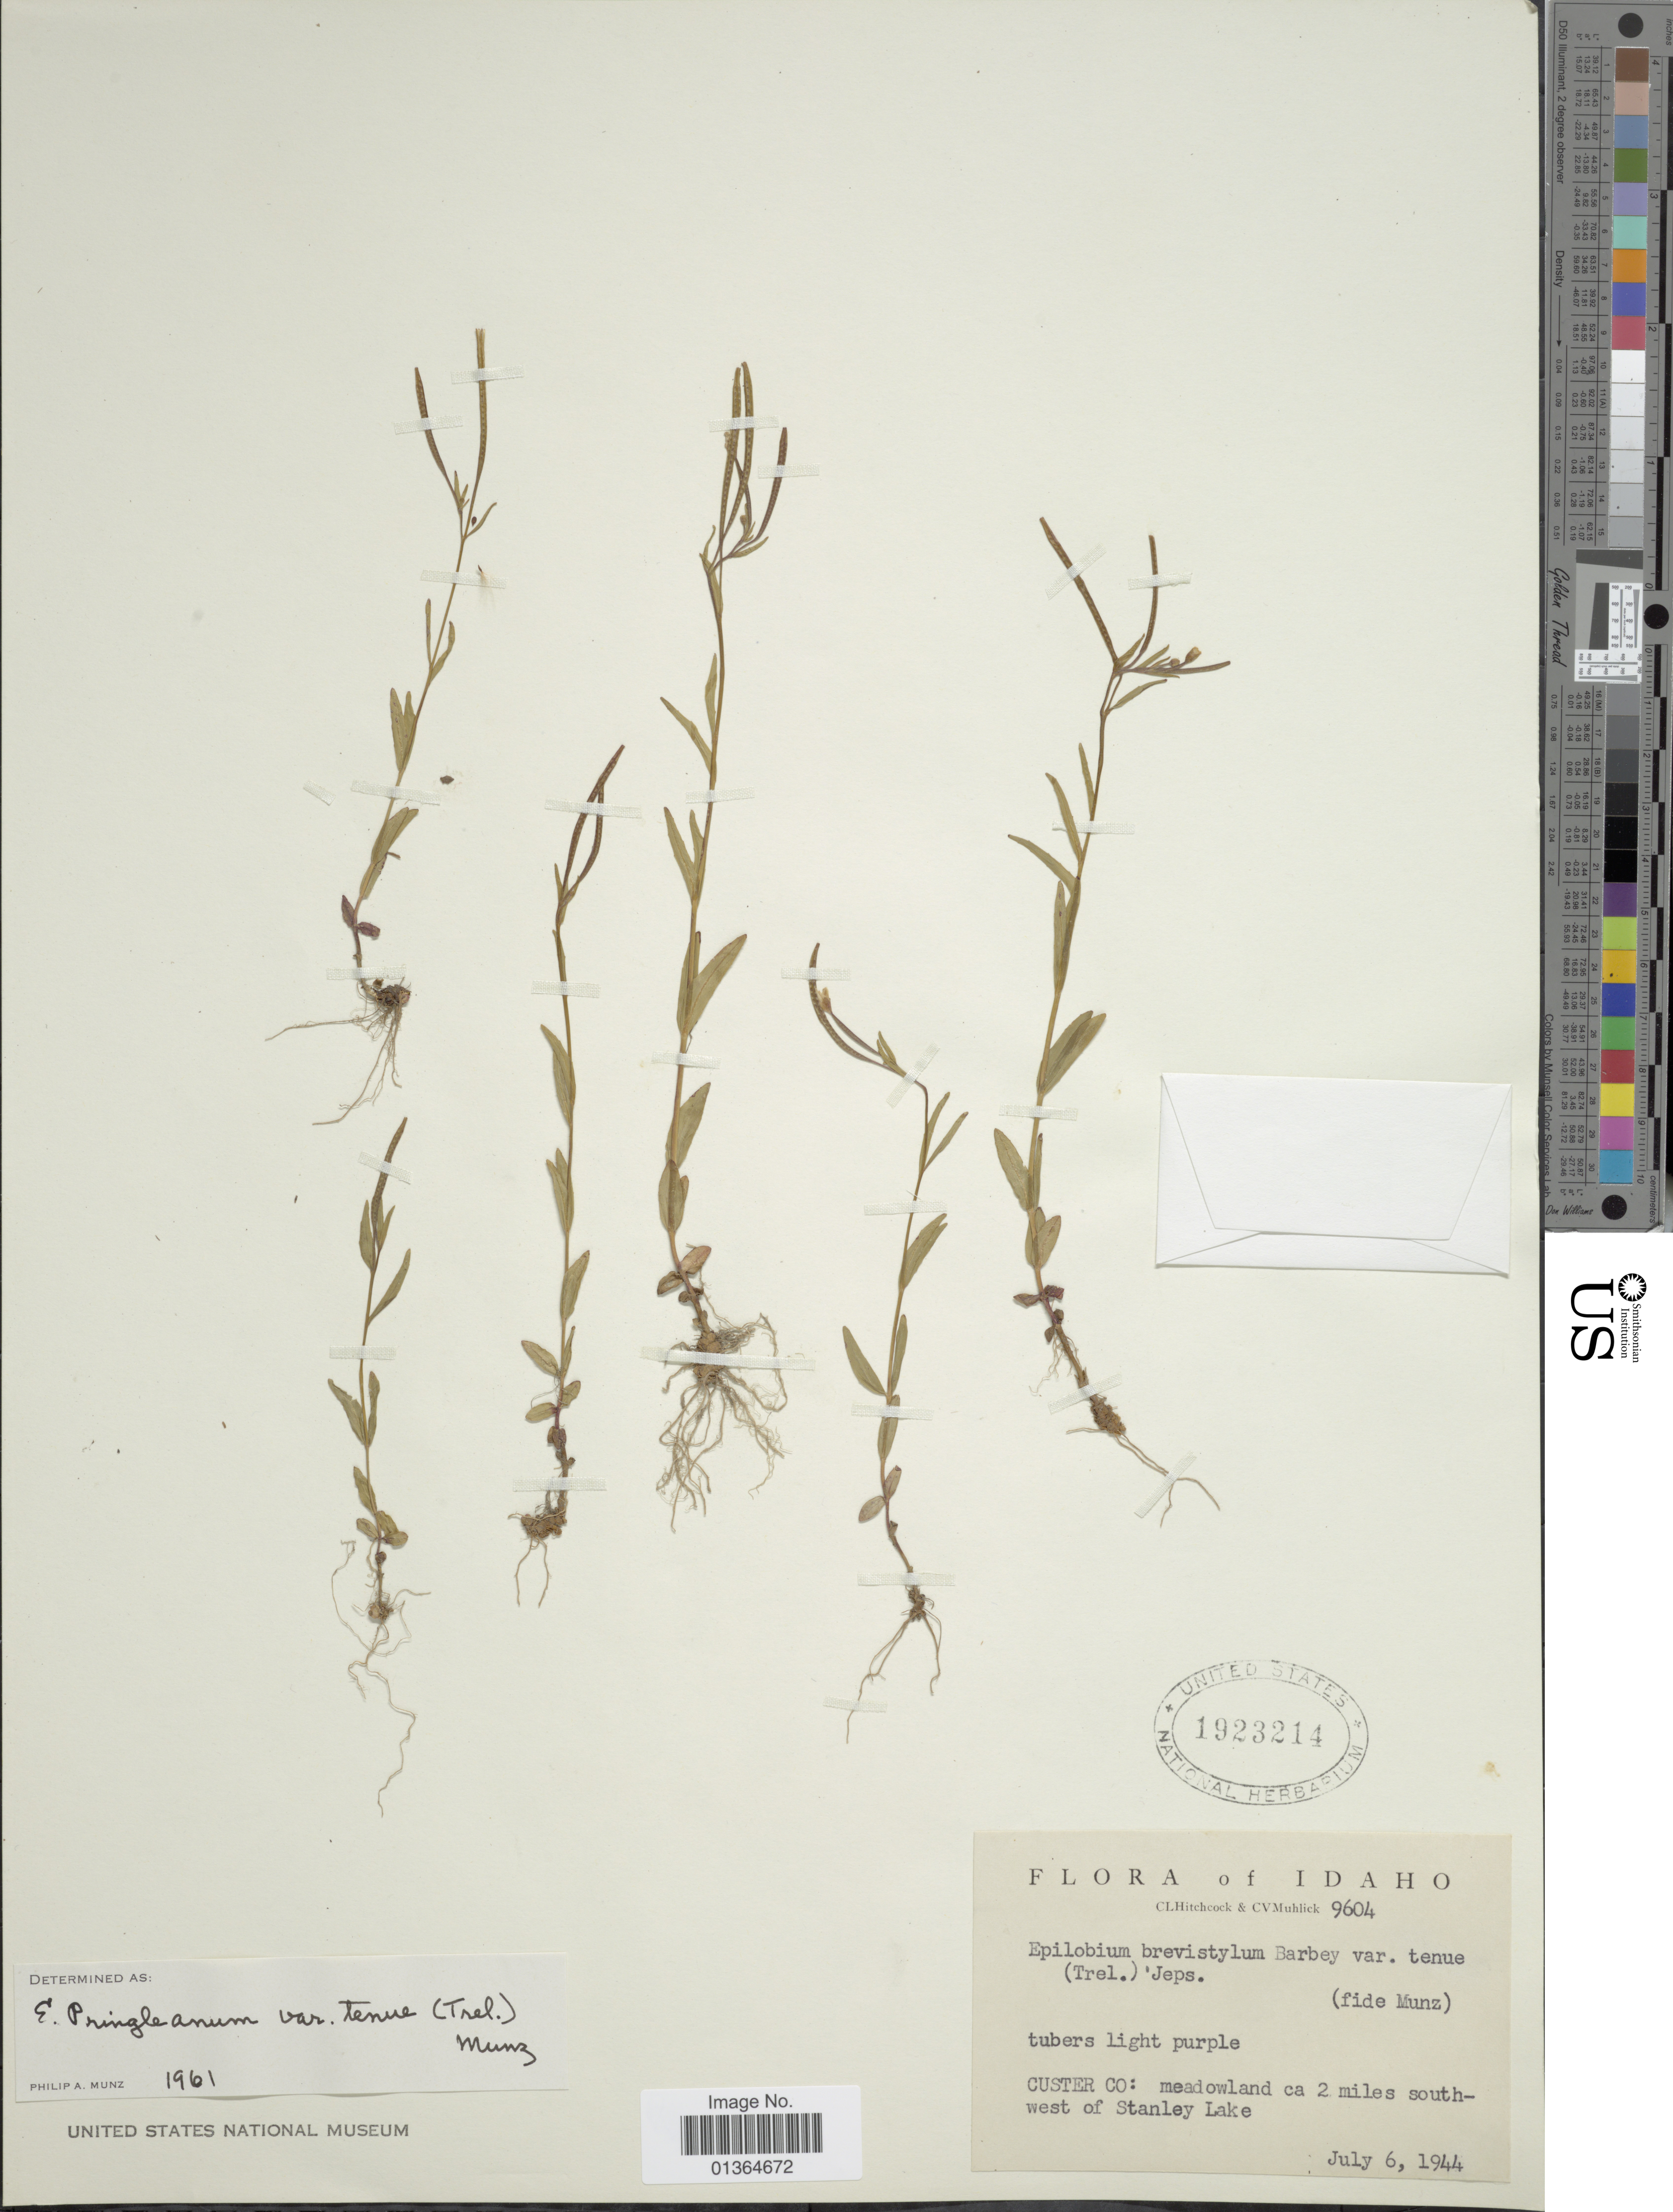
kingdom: Plantae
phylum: Tracheophyta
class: Magnoliopsida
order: Myrtales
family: Onagraceae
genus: Epilobium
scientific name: Epilobium hallianum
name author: Hausskn.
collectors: C. L. Hitchcock & C. V. Muhlick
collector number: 9604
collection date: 1944-07-06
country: United States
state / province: Idaho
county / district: Custer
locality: meadowland ca 2 miles south-west of Stanley Lake.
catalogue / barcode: US 1923214